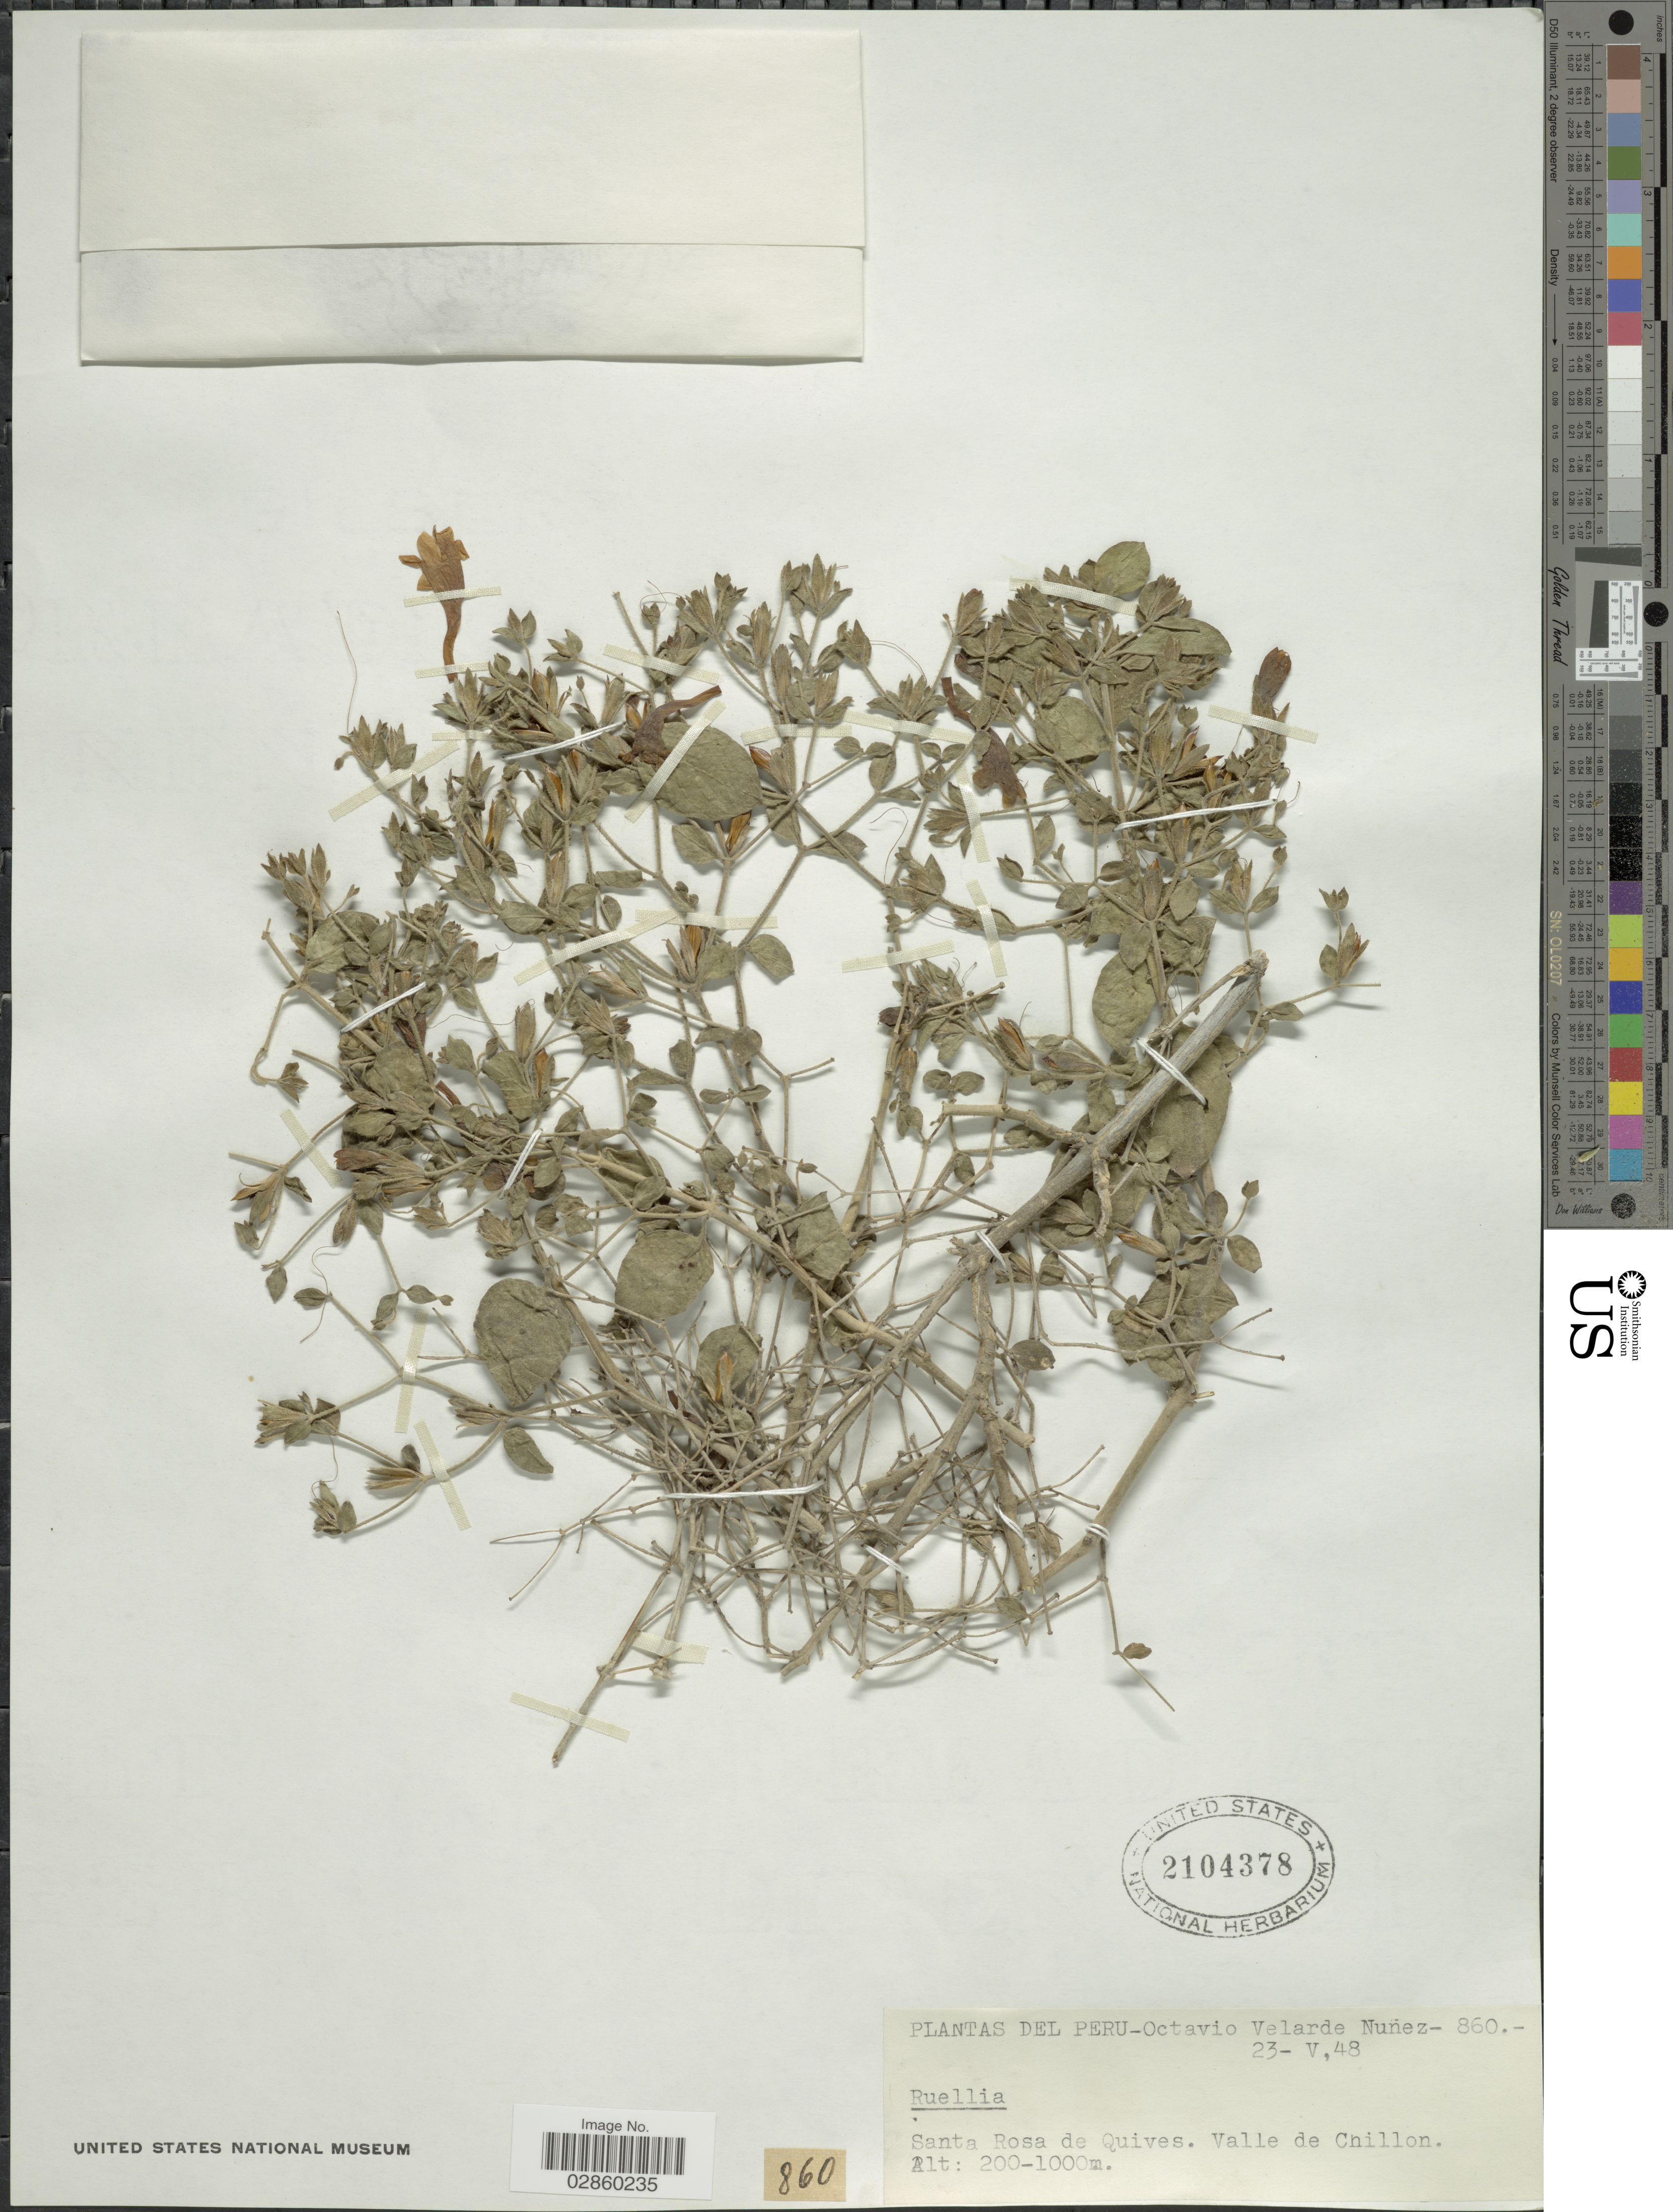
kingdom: Plantae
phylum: Tracheophyta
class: Magnoliopsida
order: Lamiales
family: Acanthaceae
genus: Ruellia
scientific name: Ruellia floribunda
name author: Hook.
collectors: O. Velarde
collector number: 860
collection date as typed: Transcribed d/m/y: 23/5/48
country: Peru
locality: Santa Rosa de Quives, Valle de Chillon.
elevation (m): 200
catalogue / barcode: US 2104378